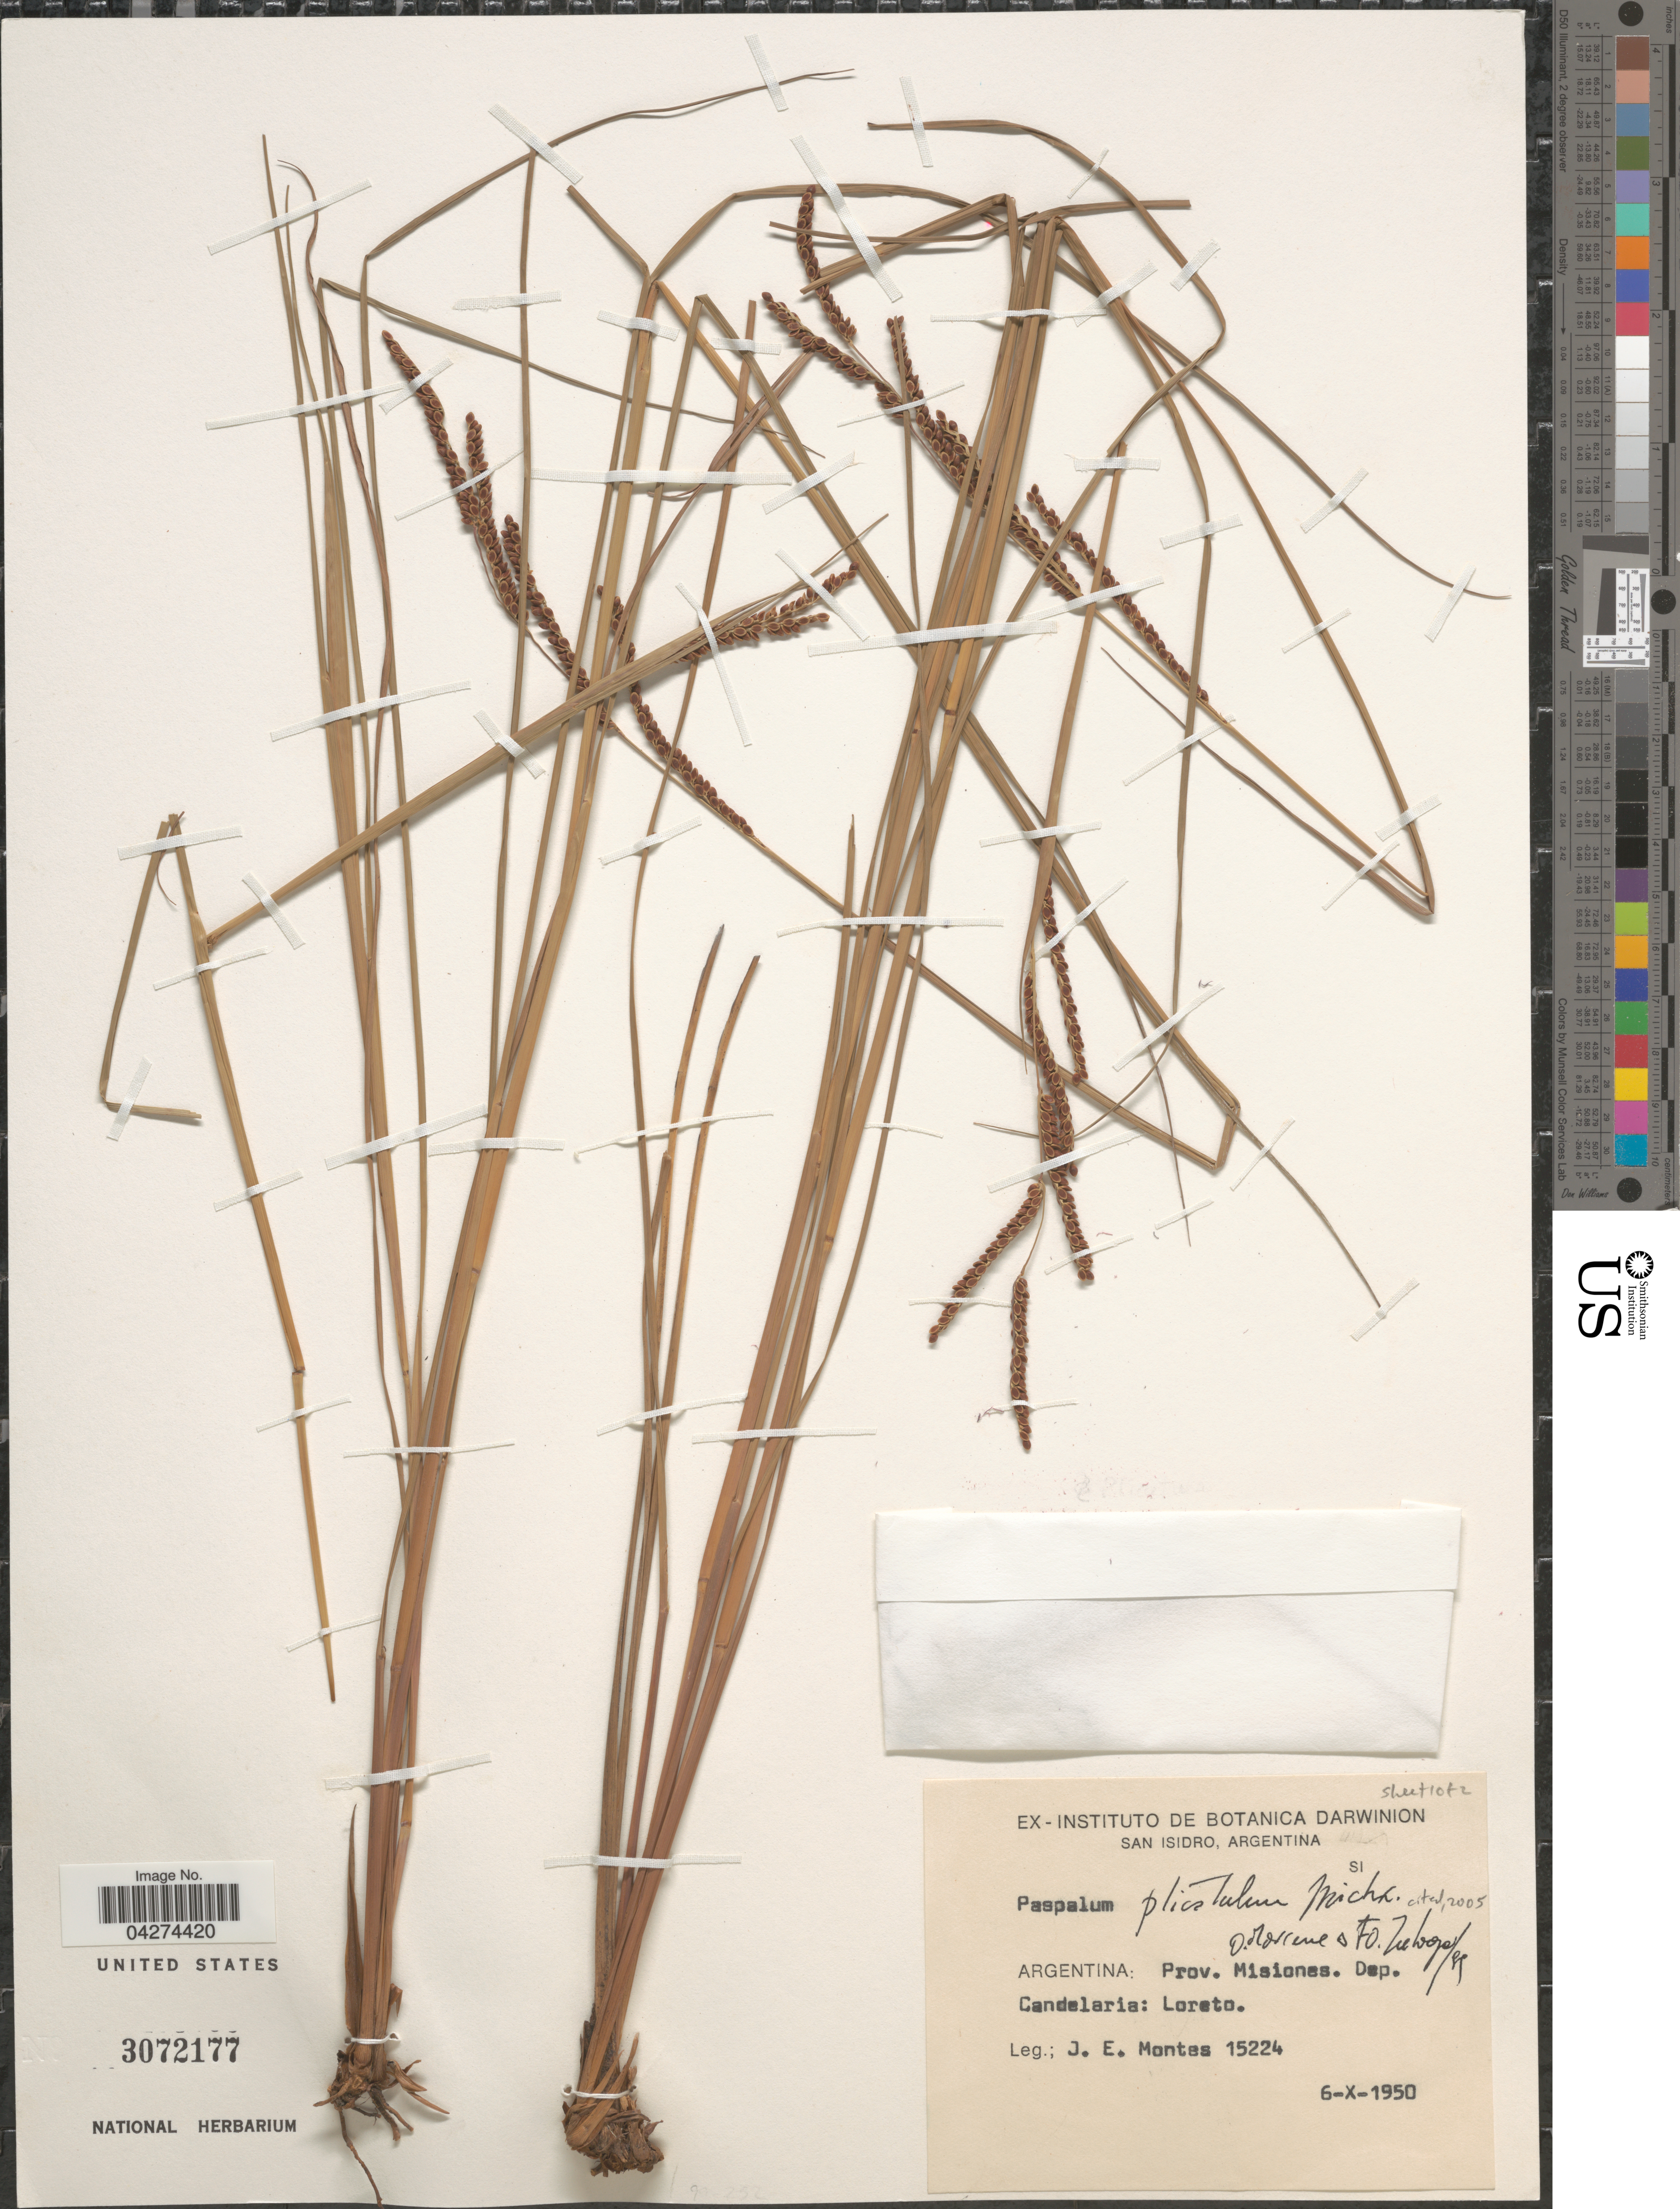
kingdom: Plantae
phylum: Tracheophyta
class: Liliopsida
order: Poales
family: Poaceae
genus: Paspalum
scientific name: Paspalum plicatulum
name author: Michx.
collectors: J. E. Montes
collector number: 15224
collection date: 1950-10-06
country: Argentina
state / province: Misiones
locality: Dep. Candelaria: Loreto.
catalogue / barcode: US 3072177